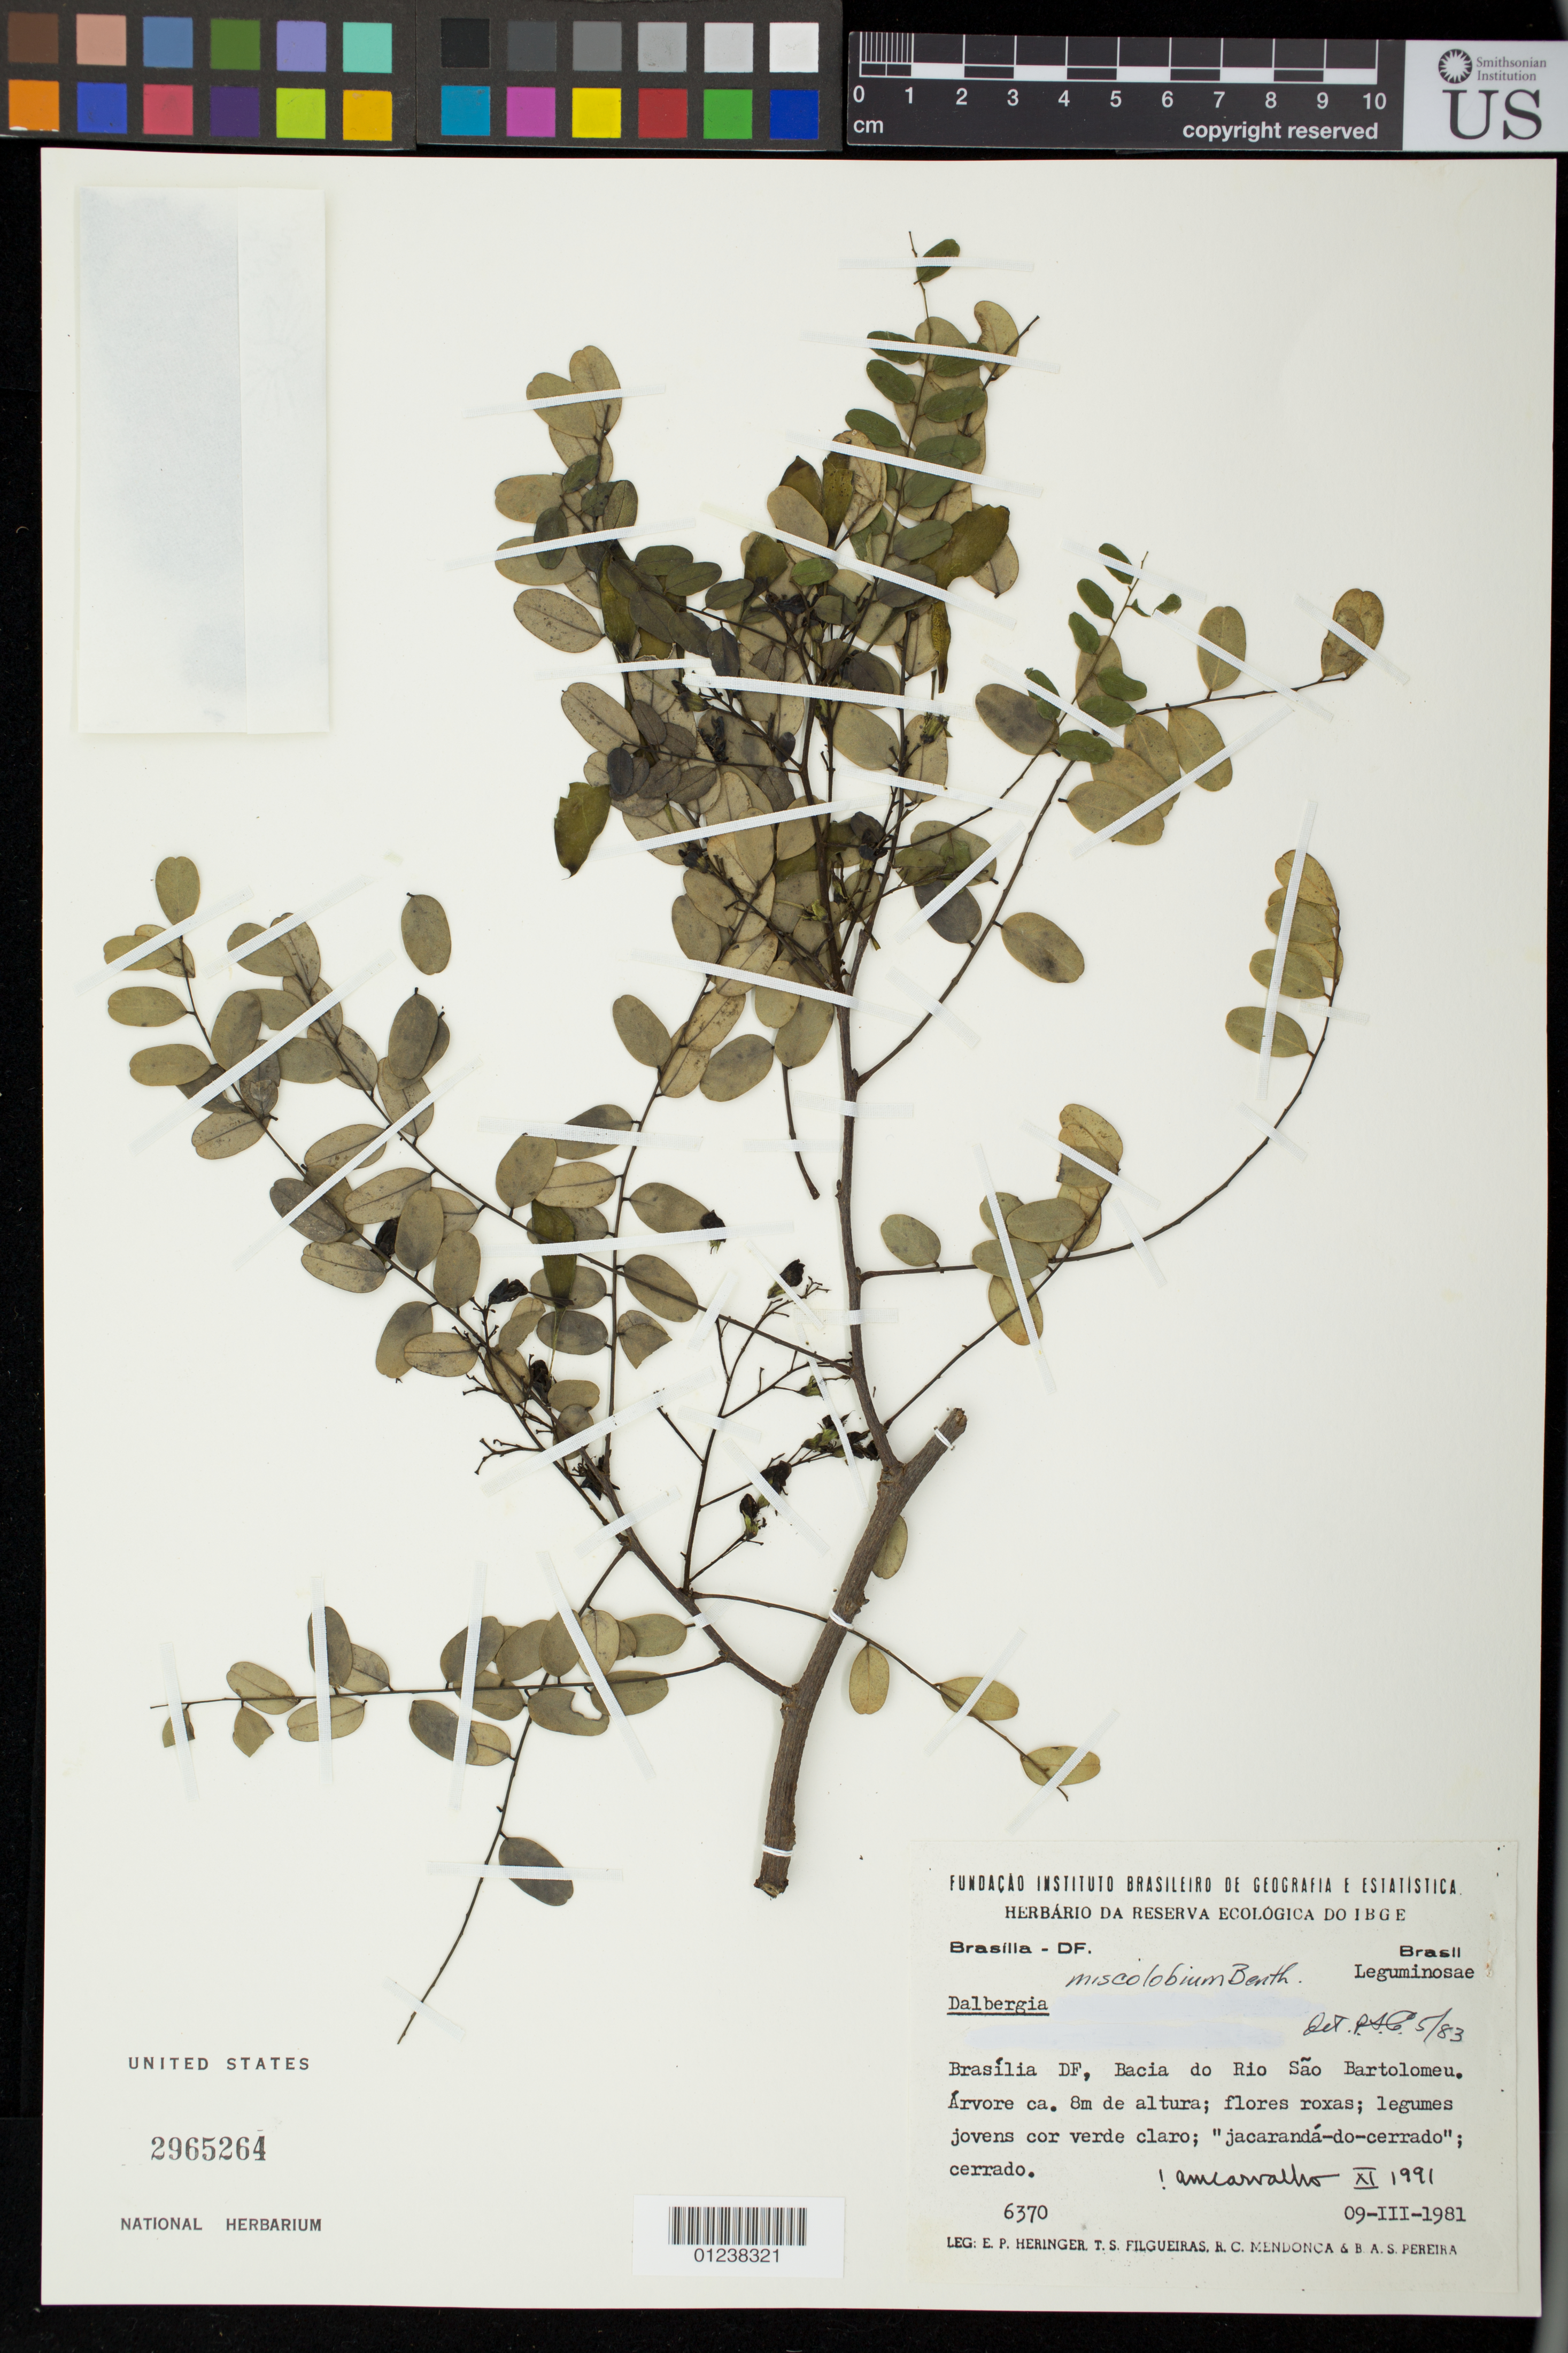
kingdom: Plantae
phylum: Tracheophyta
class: Magnoliopsida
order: Fabales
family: Fabaceae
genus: Dalbergia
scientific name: Dalbergia miscolobium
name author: Benth.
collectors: E. P. Heringer, T. S. Filgueiras, R. C. Mendonça & B. A. S. Pereira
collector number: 6370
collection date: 1981-03-09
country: Brazil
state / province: Distrito Federal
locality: Bacia do Rio Sao Bartolomeu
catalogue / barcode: US 2965264